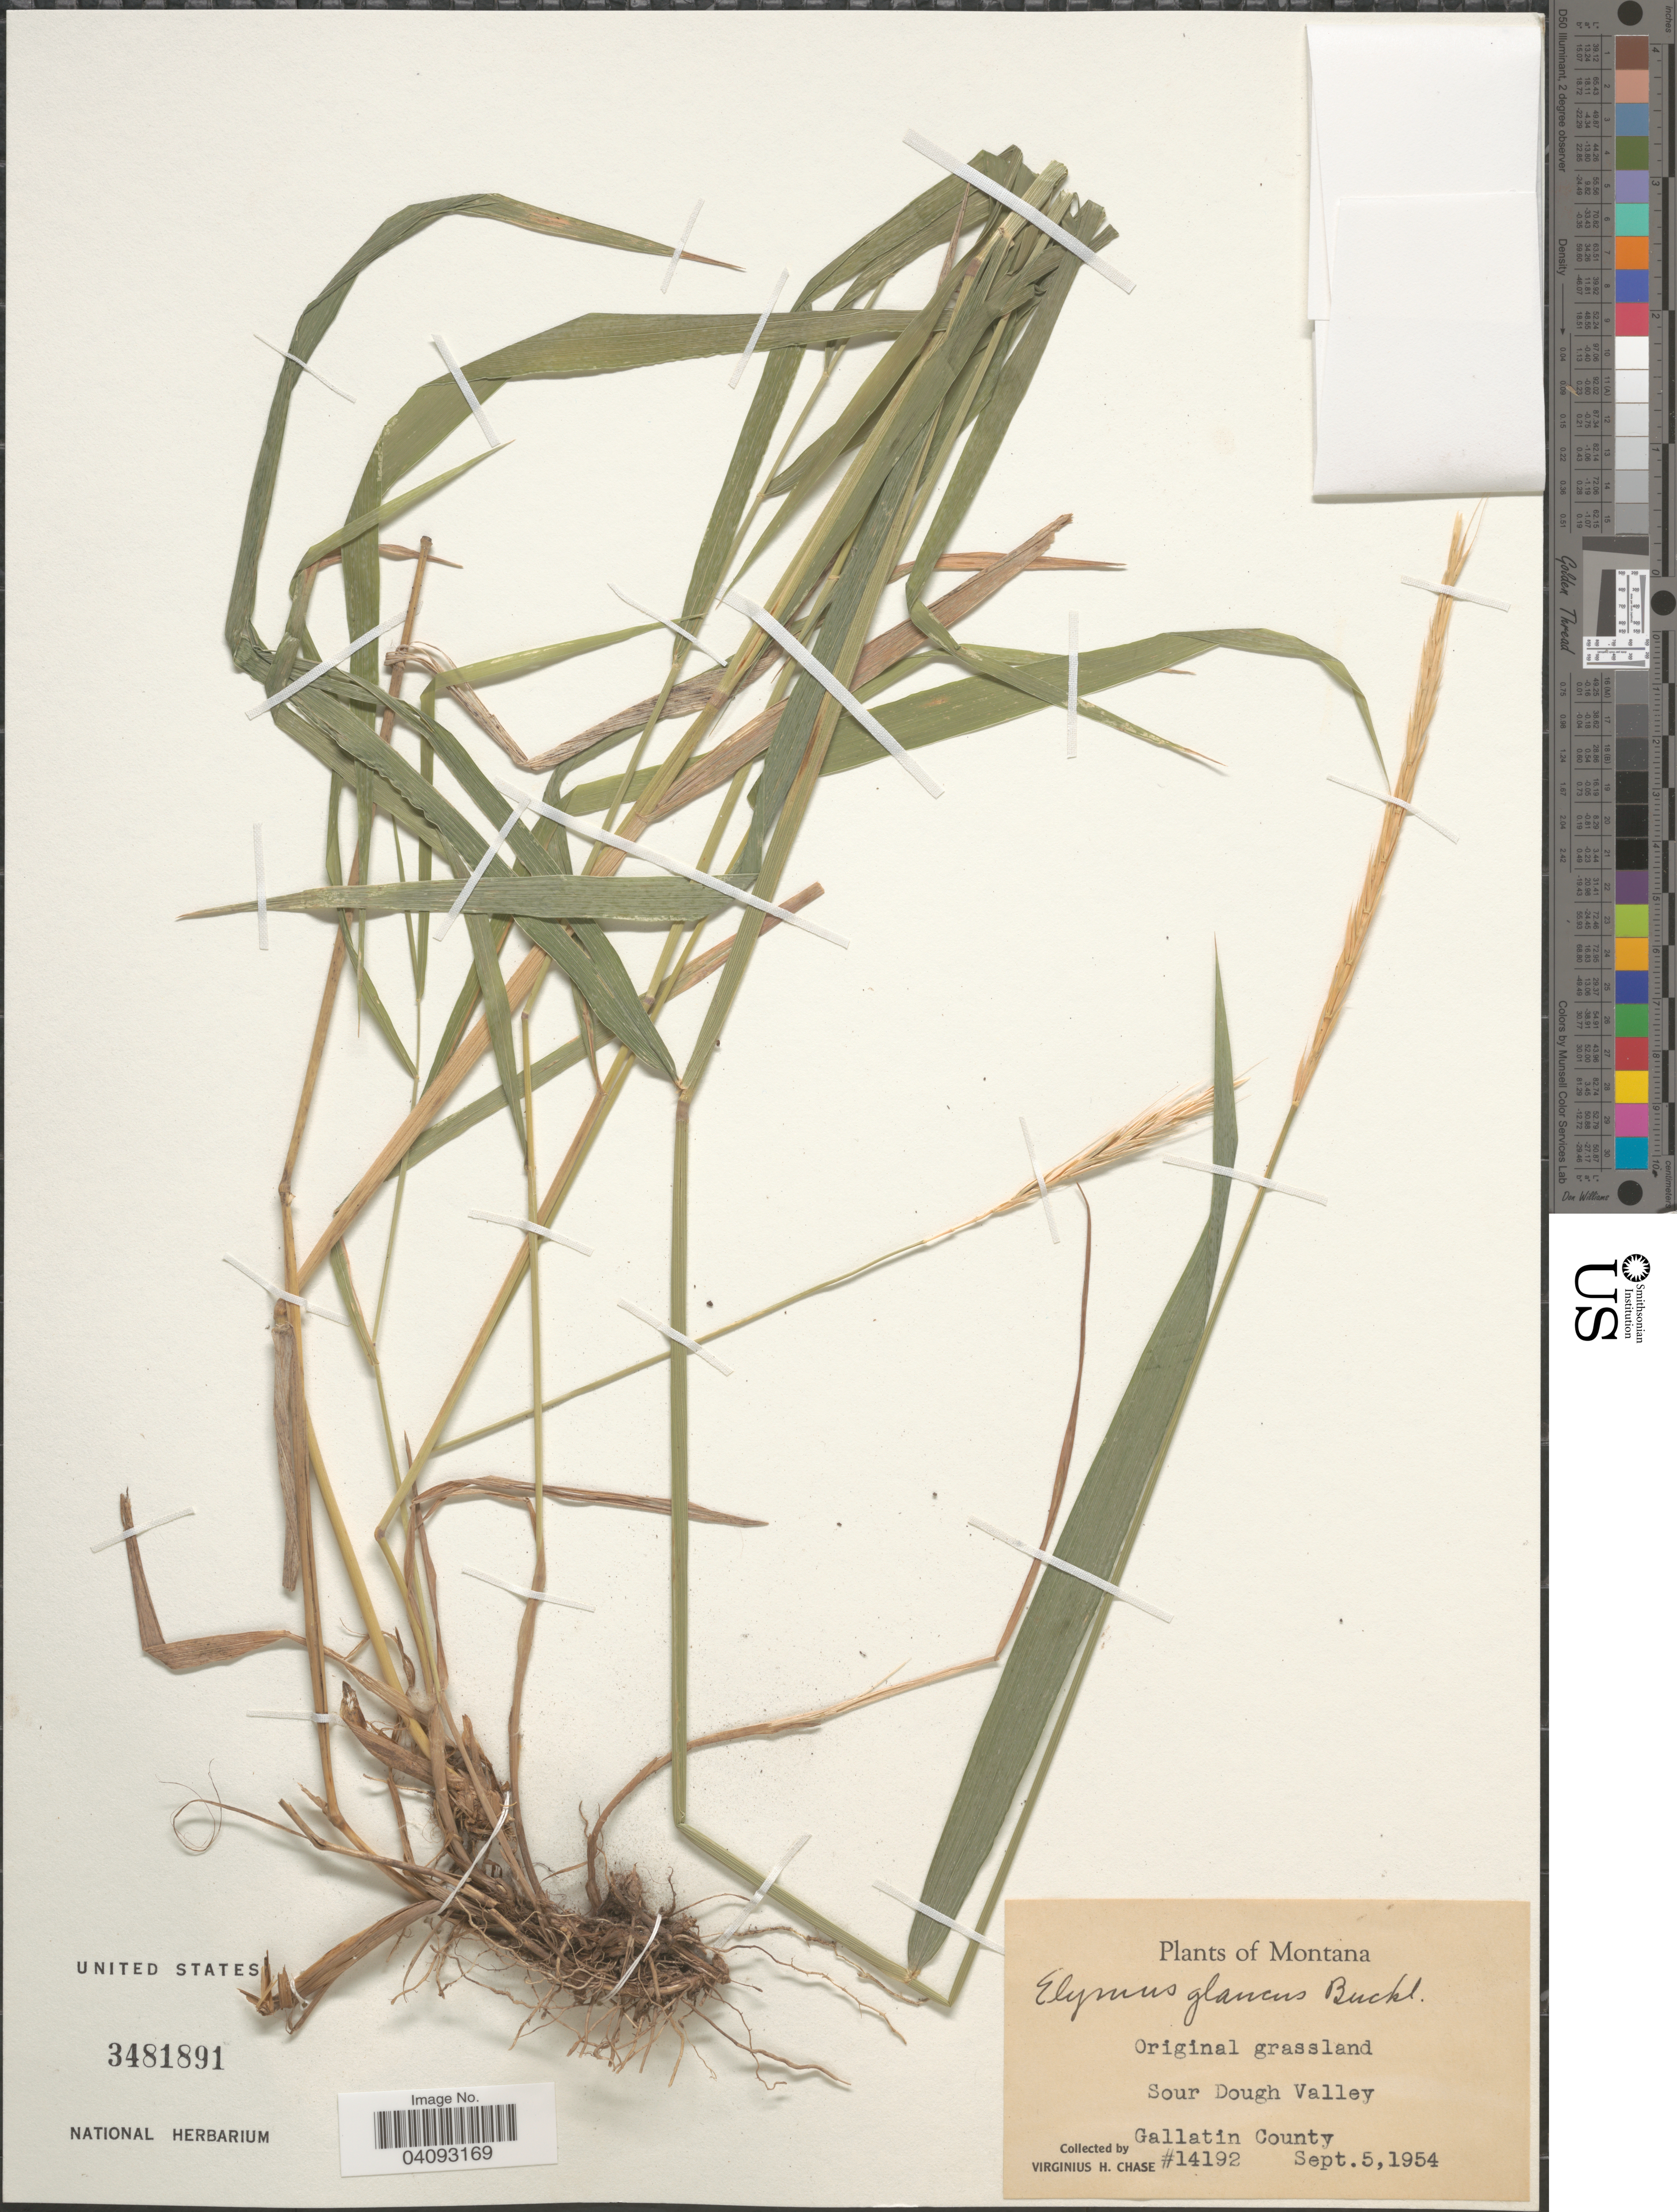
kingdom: Plantae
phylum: Tracheophyta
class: Liliopsida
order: Poales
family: Poaceae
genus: Elymus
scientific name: Elymus glaucus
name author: Buckley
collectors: V. H. Chase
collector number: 14192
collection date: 1954-09-05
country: United States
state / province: Montana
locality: Original grassland. Sour Dough Valley. Gallatin County.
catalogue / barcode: US 3481891